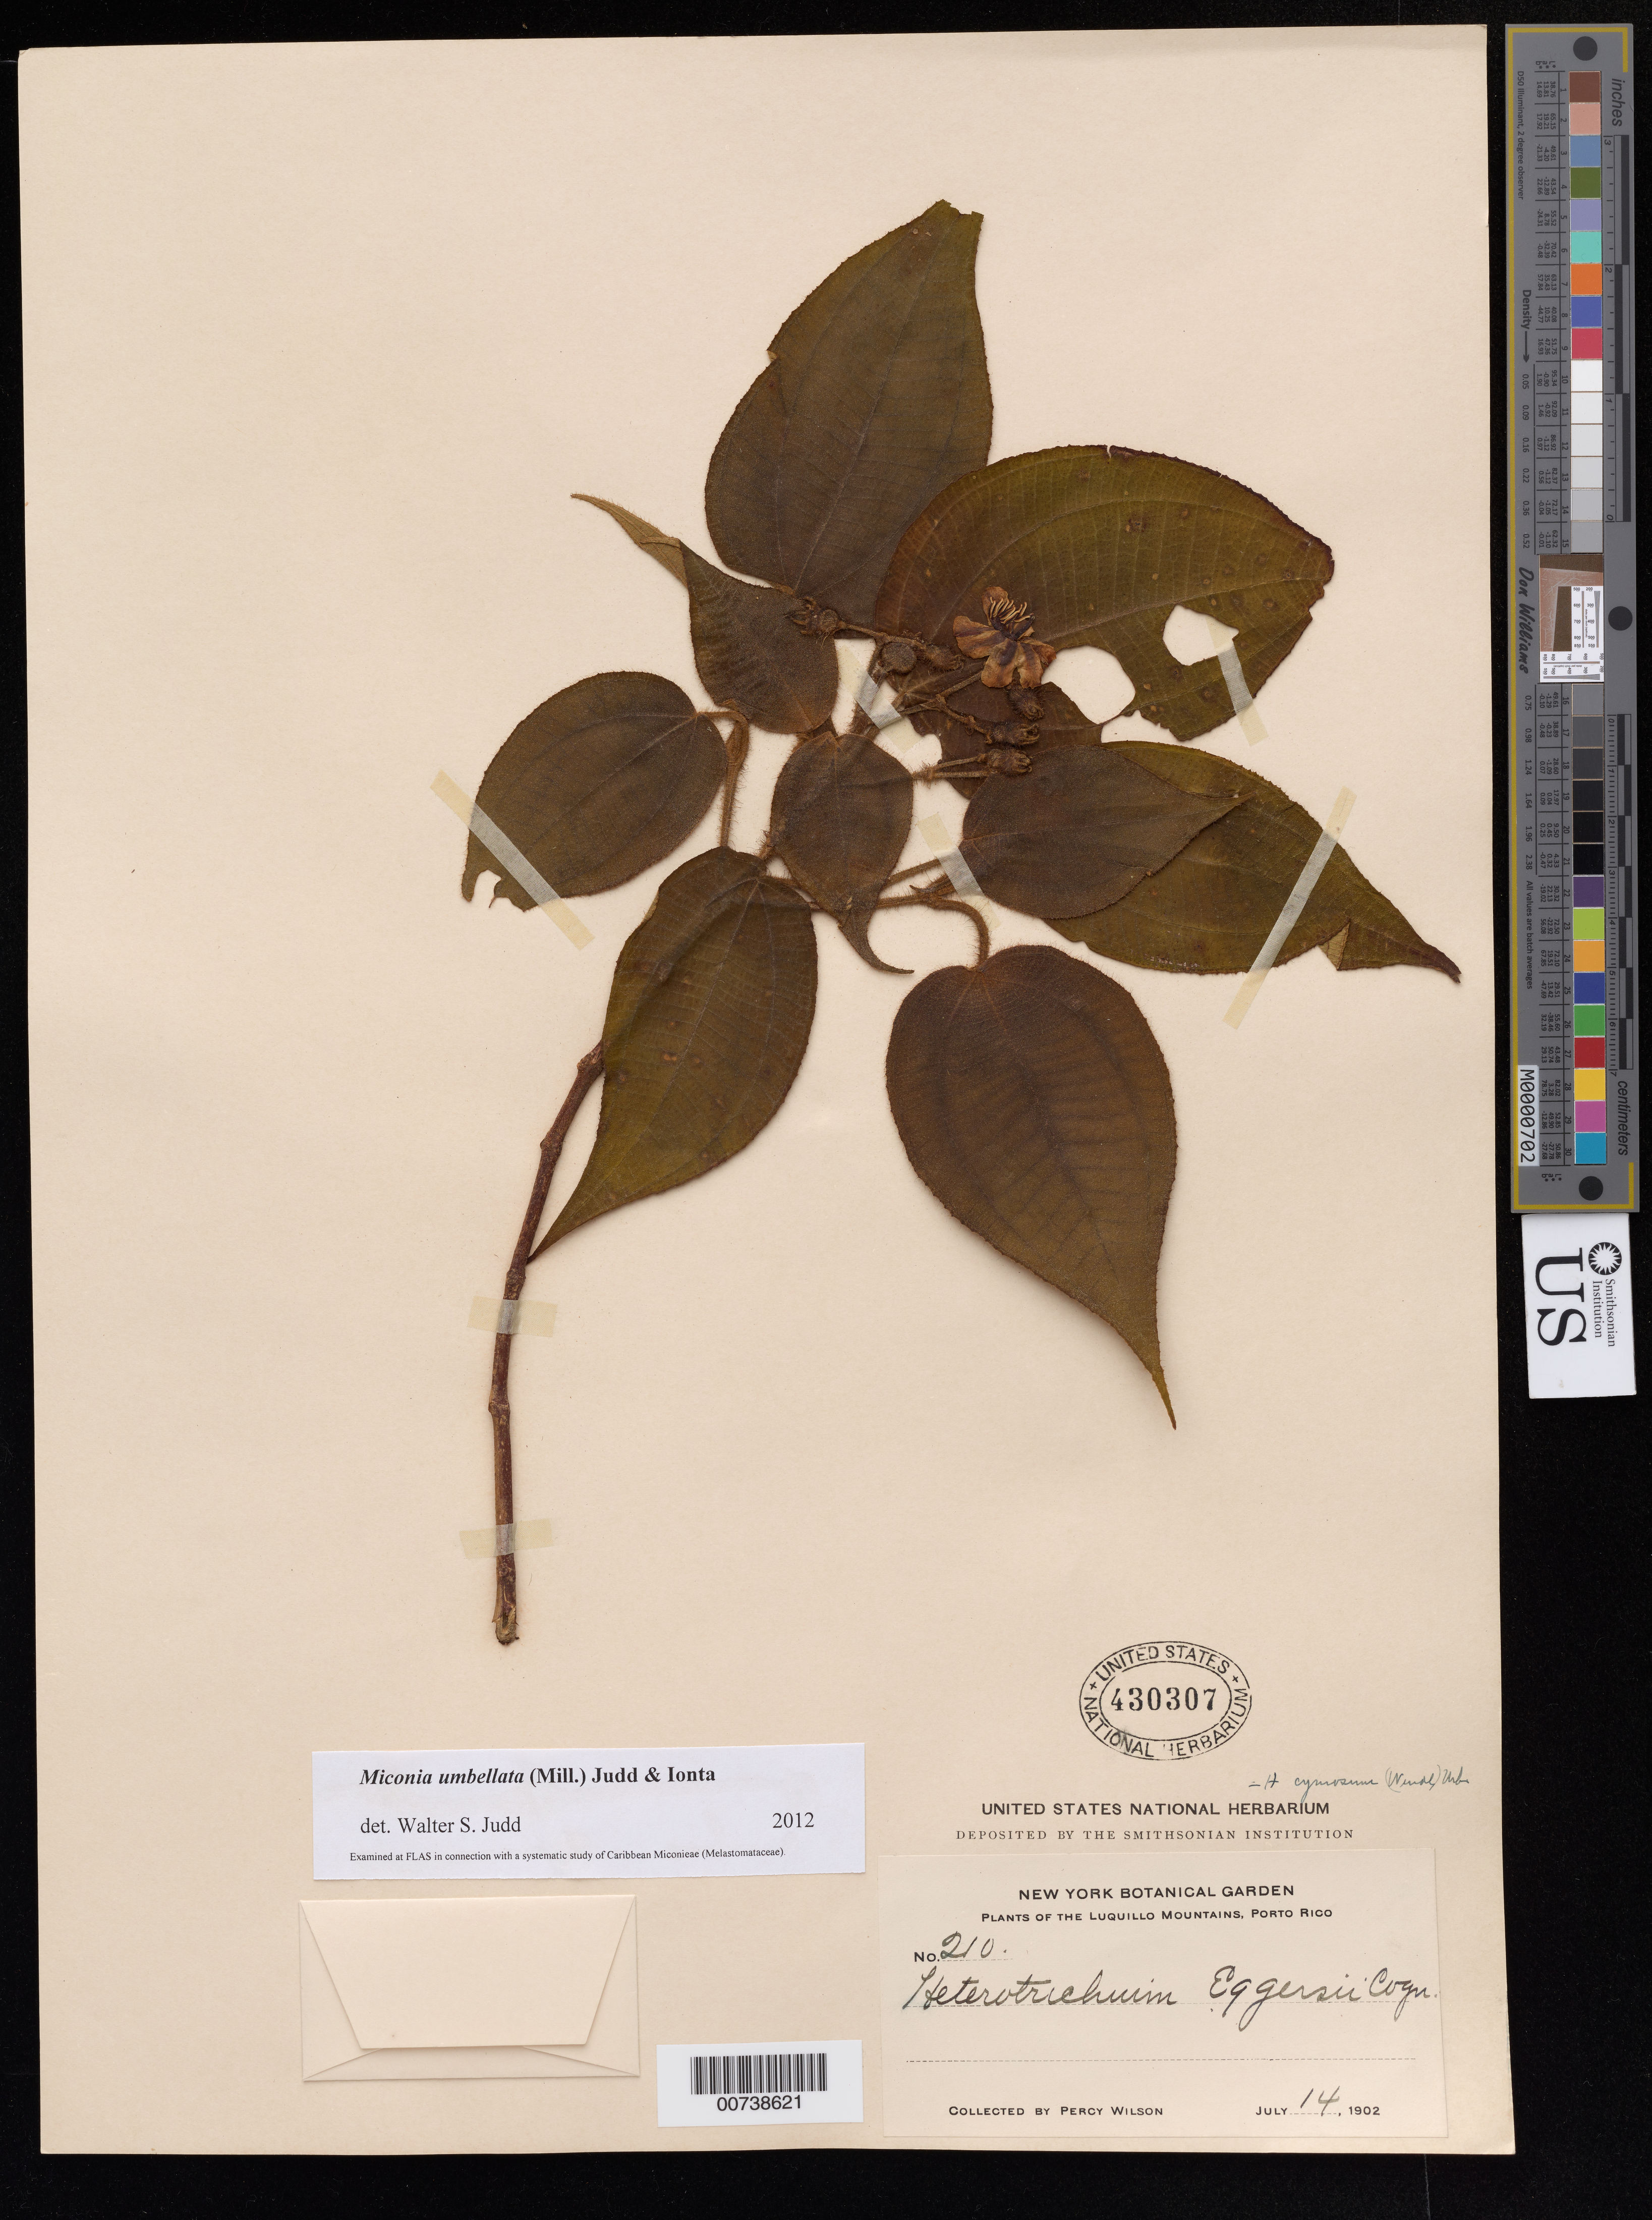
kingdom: Plantae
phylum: Tracheophyta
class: Magnoliopsida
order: Myrtales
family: Melastomataceae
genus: Miconia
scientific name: Miconia umbellata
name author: (Mill.) Judd & Ionta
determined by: Judd, Walter S.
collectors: P. Wilson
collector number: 210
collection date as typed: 14 Jul 1902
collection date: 1902-07-14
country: Puerto Rico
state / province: Luquillo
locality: Luquillo Mountains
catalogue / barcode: US 430307